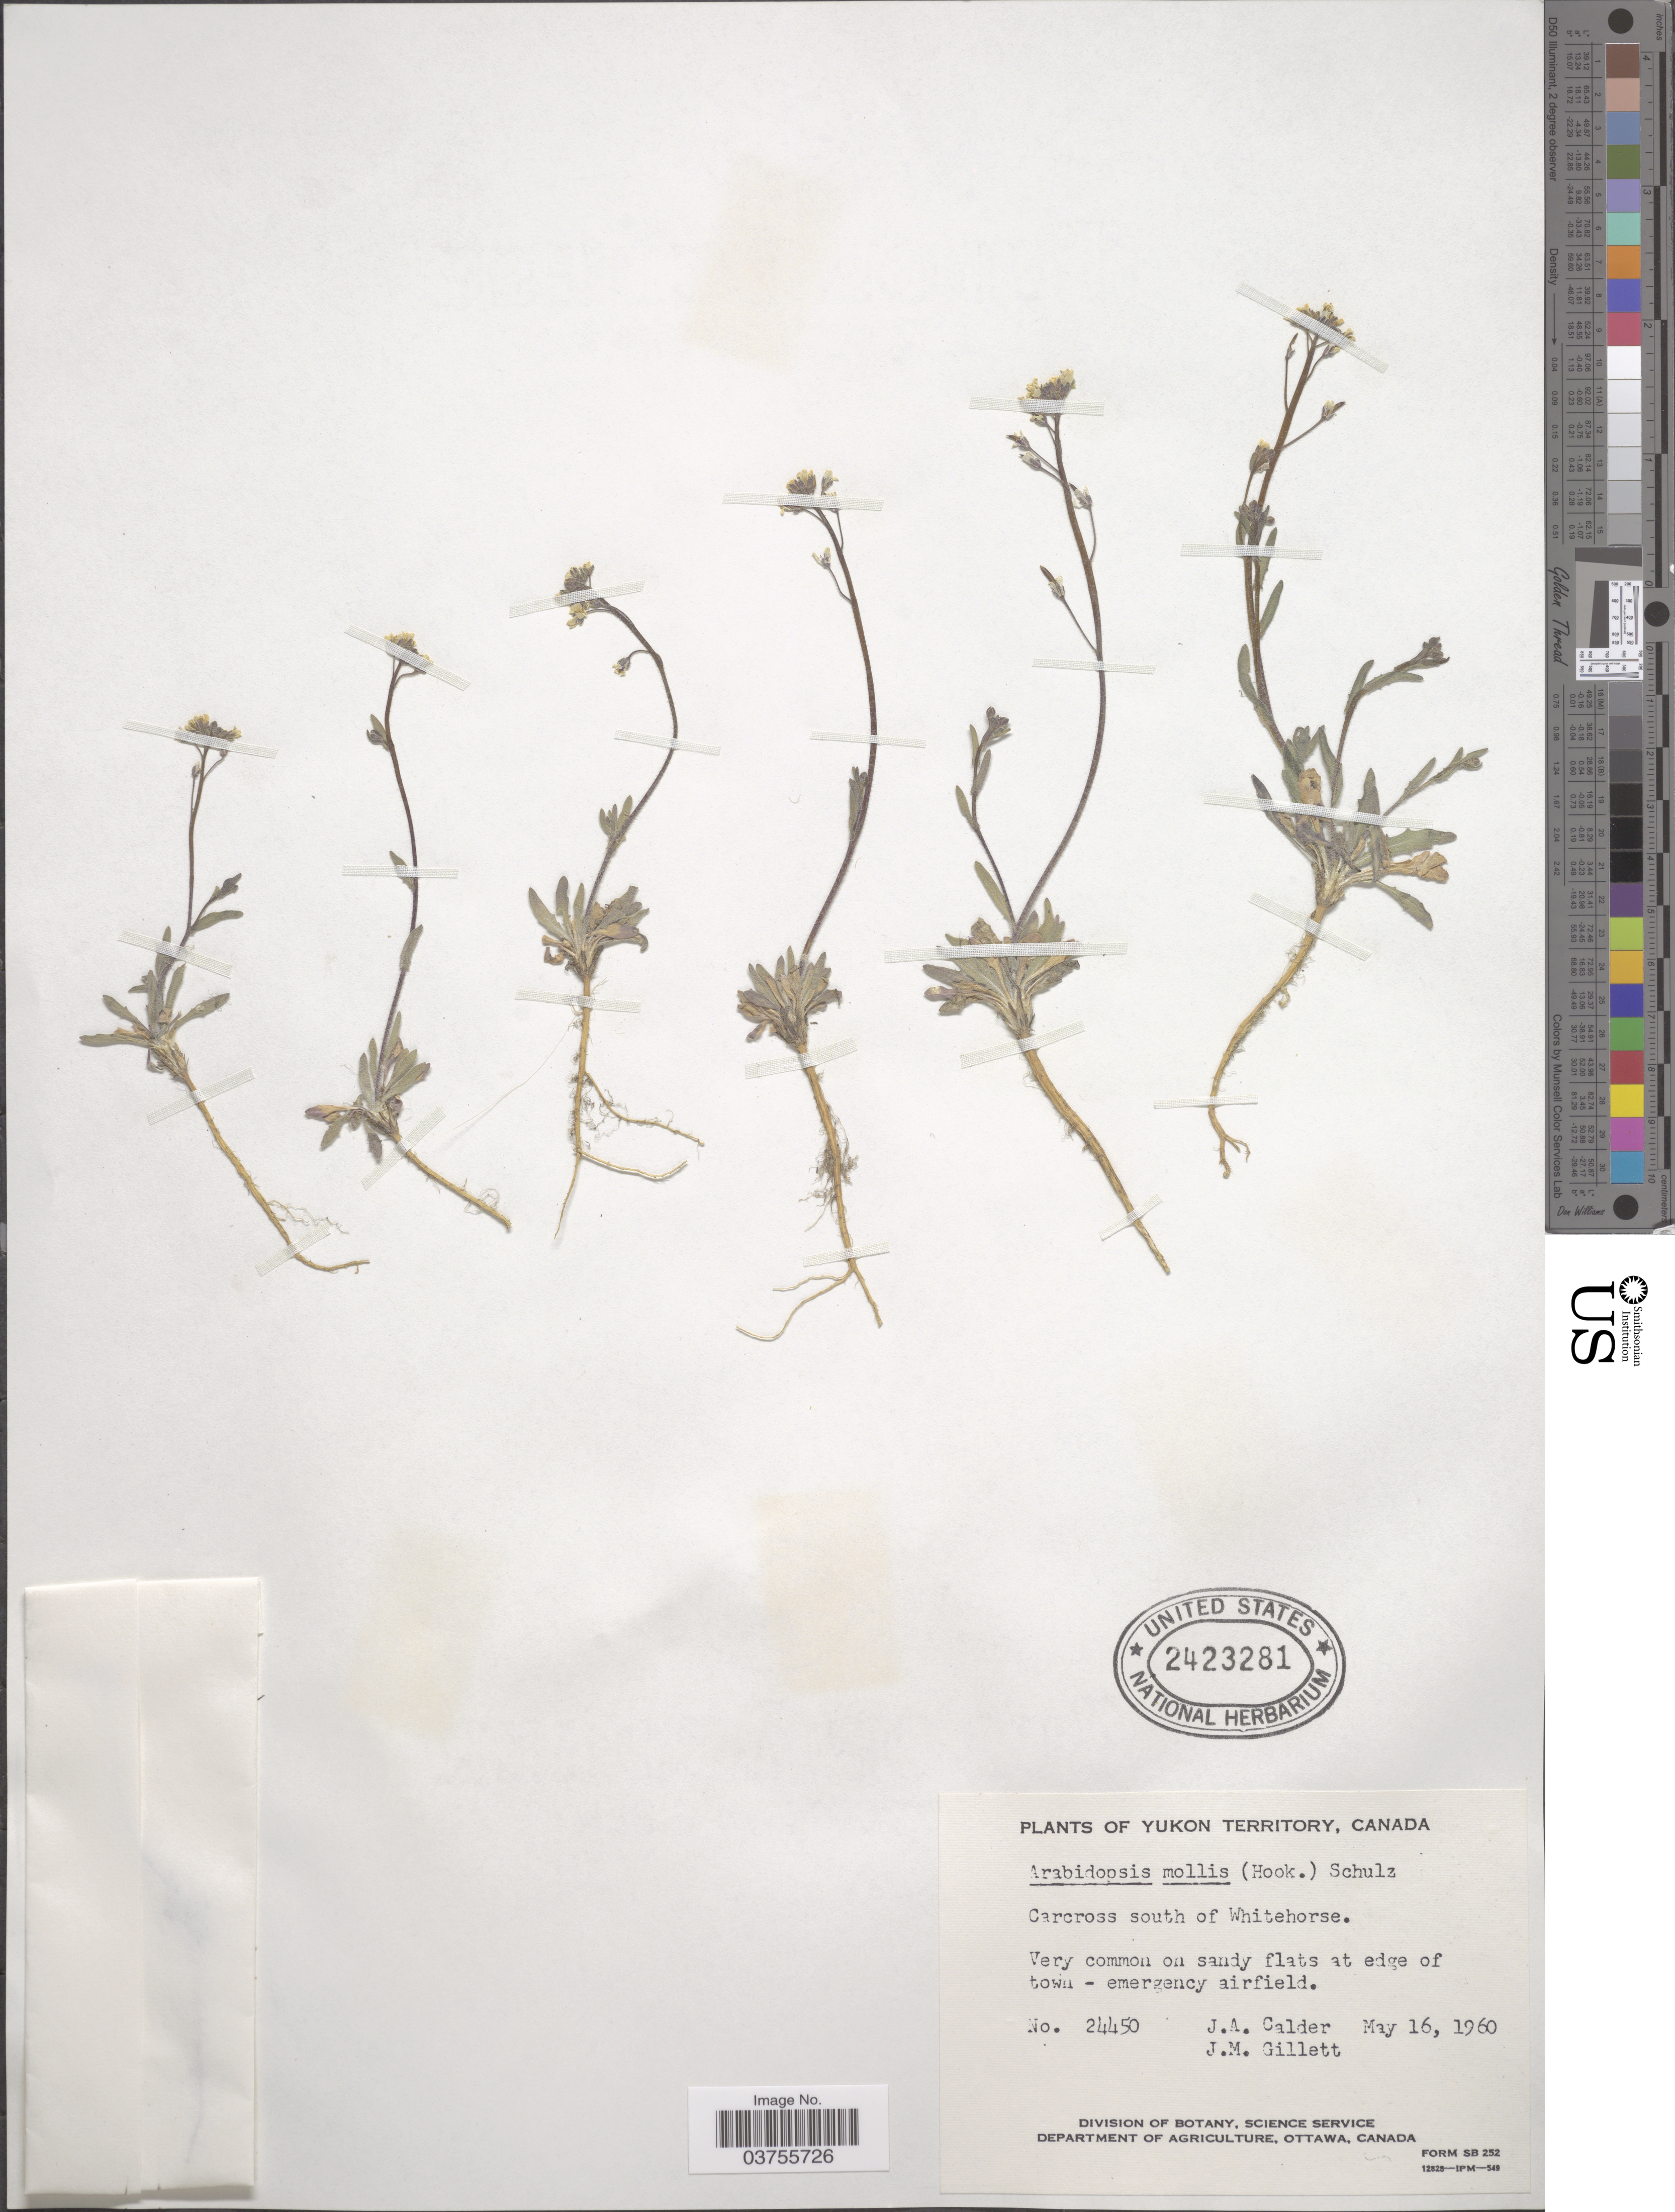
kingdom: Plantae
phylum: Tracheophyta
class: Magnoliopsida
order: Brassicales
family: Brassicaceae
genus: Arabidopsis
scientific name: Arabidopsis mollis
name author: (Hook.) O.E. Schulz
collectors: J. A. Calder & J. M. Gillett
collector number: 24450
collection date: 1960-05-16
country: Canada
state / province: Yukon Territory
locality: Carcross south of Whitehorse.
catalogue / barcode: US 2423281